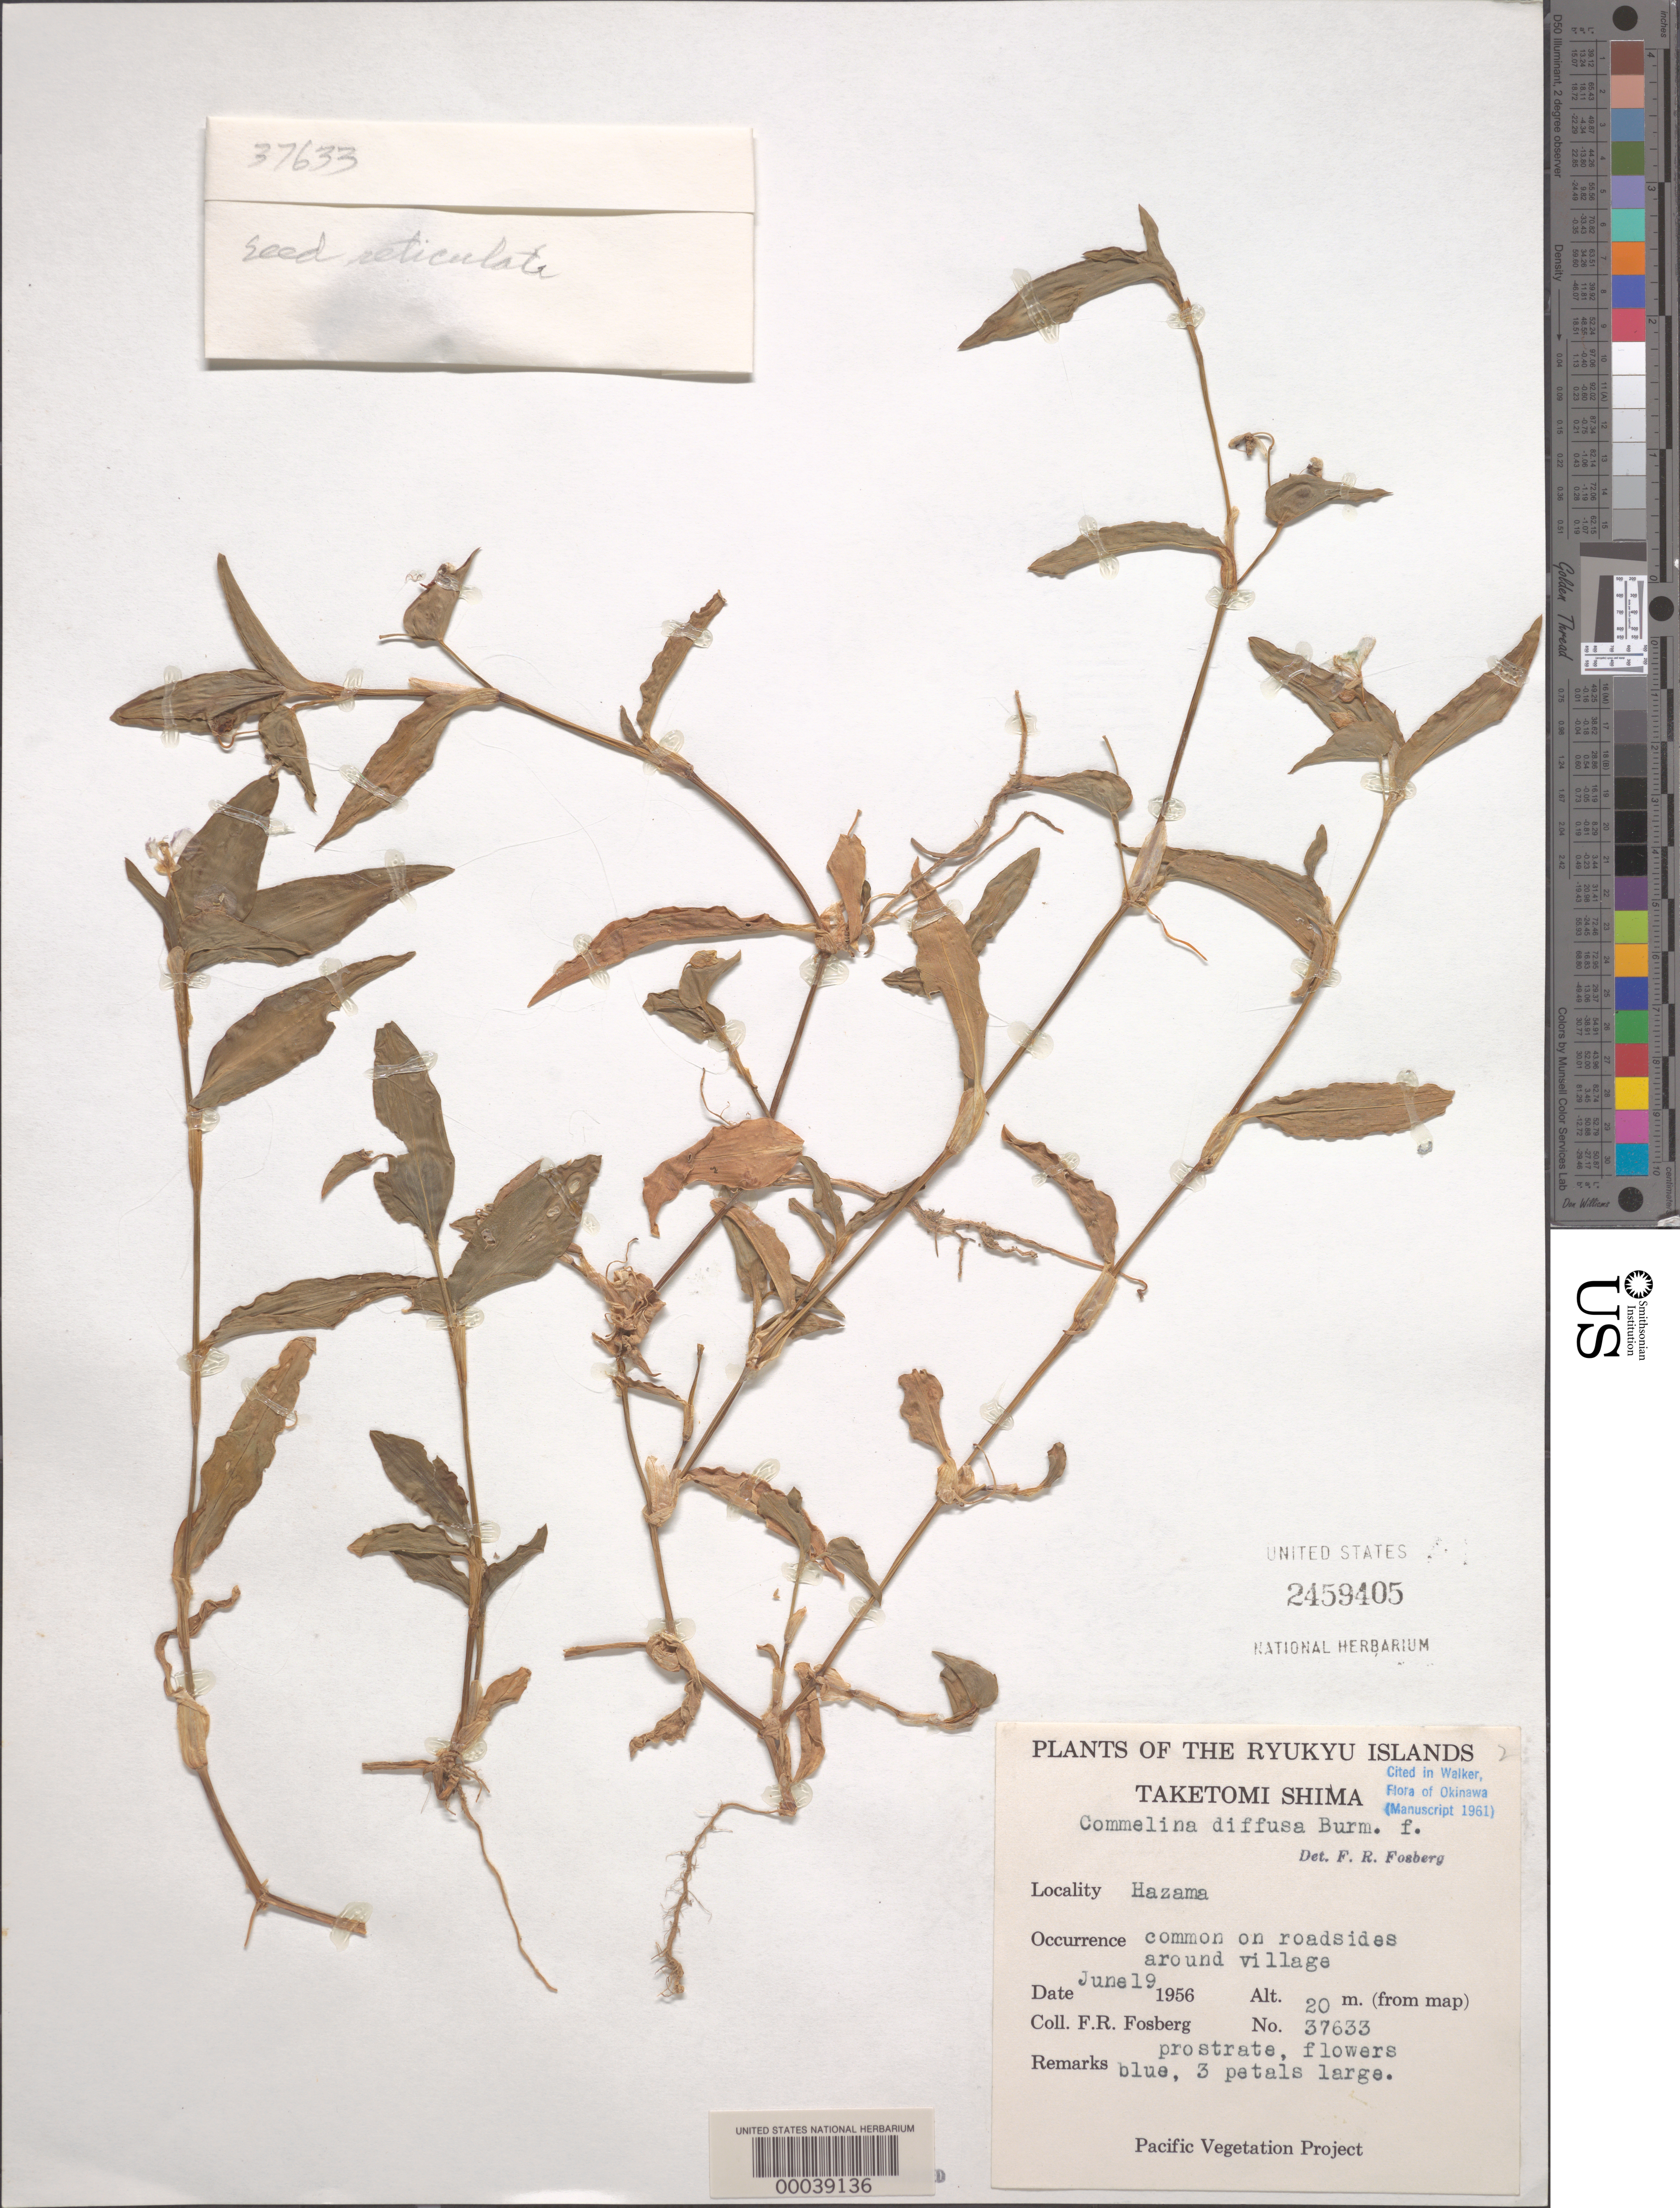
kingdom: Plantae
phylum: Tracheophyta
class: Liliopsida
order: Commelinales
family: Commelinaceae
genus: Commelina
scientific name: Commelina diffusa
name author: Burm. f.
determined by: Fosberg, F. R.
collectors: F. R. Fosberg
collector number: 37633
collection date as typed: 19 Jun 1956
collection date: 1956-06-19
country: Japan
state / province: Okinawa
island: Taketomi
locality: Taketomi shima; hazama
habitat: Roadsides around village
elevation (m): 20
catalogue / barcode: US 2459405